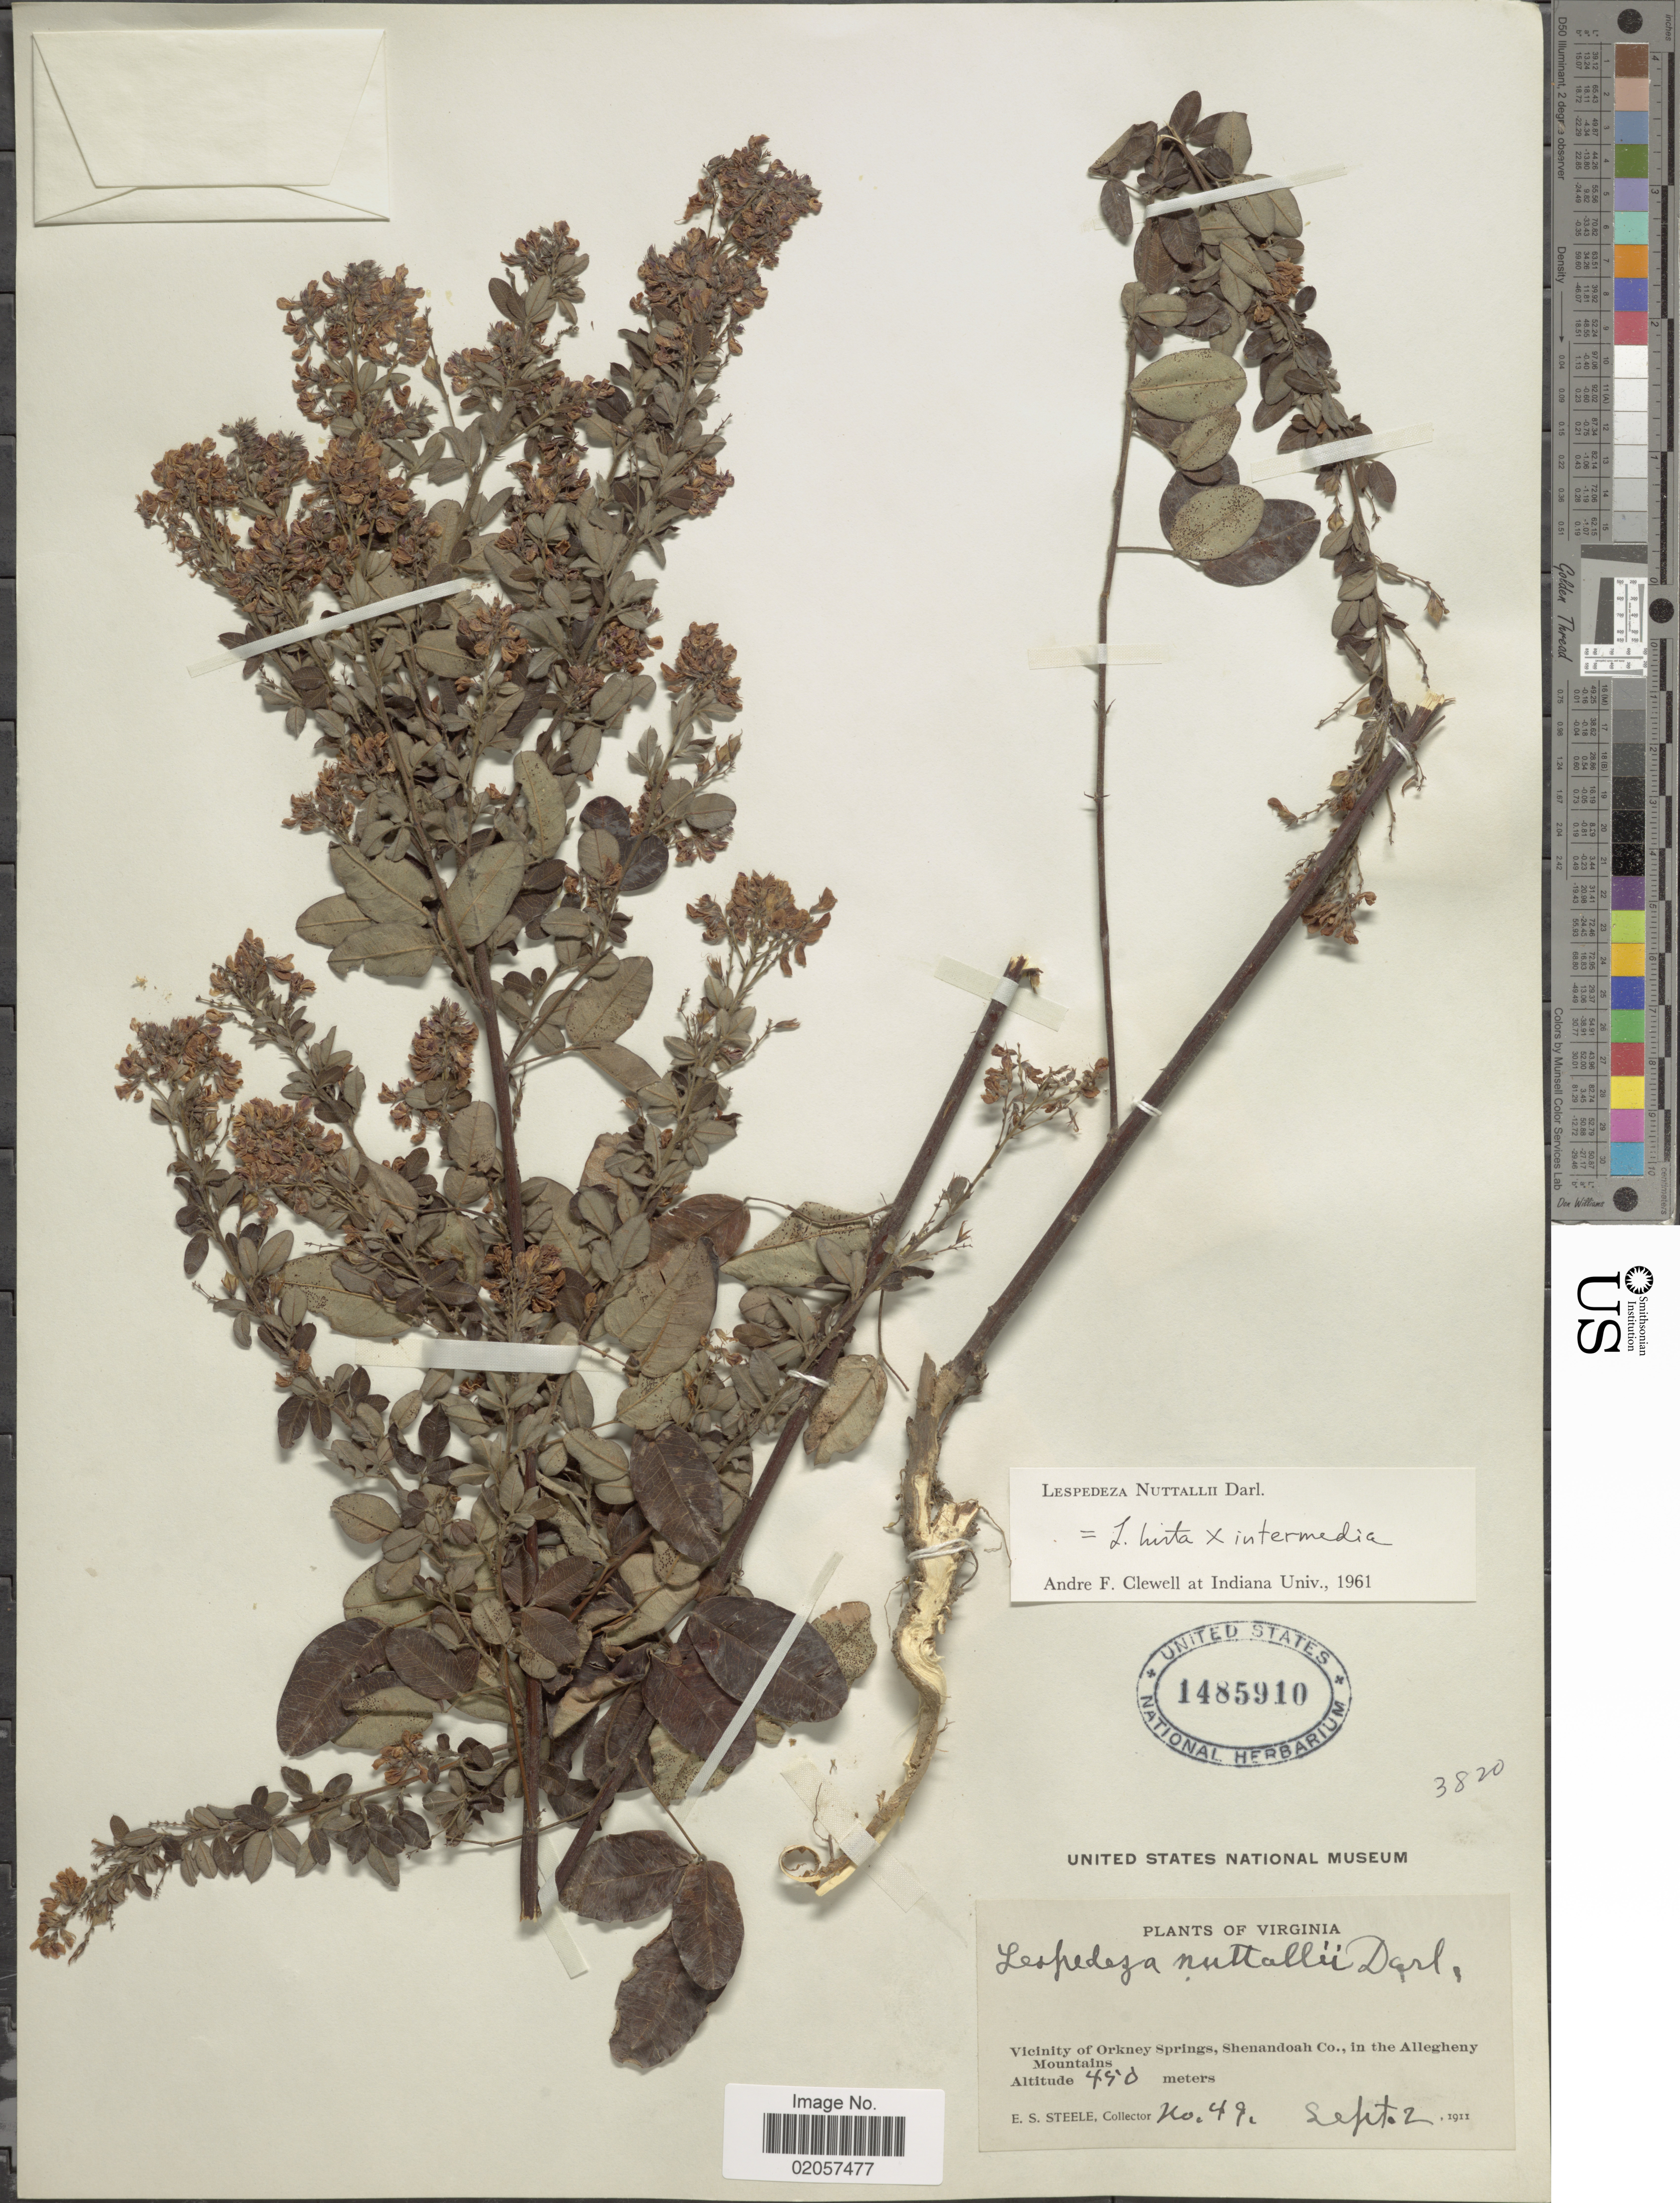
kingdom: Plantae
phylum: Tracheophyta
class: Magnoliopsida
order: Fabales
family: Fabaceae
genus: Lespedeza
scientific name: Lespedeza hirta x L. intermedia (S. Watson) Britton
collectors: E. Steele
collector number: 49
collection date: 1911-09-02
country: United States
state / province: Virginia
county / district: Shenandoah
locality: Virginia, Vicinity of Orkney Springs, Shenandoah Co., in the allegheny Mountains.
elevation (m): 450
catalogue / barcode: US 1485910